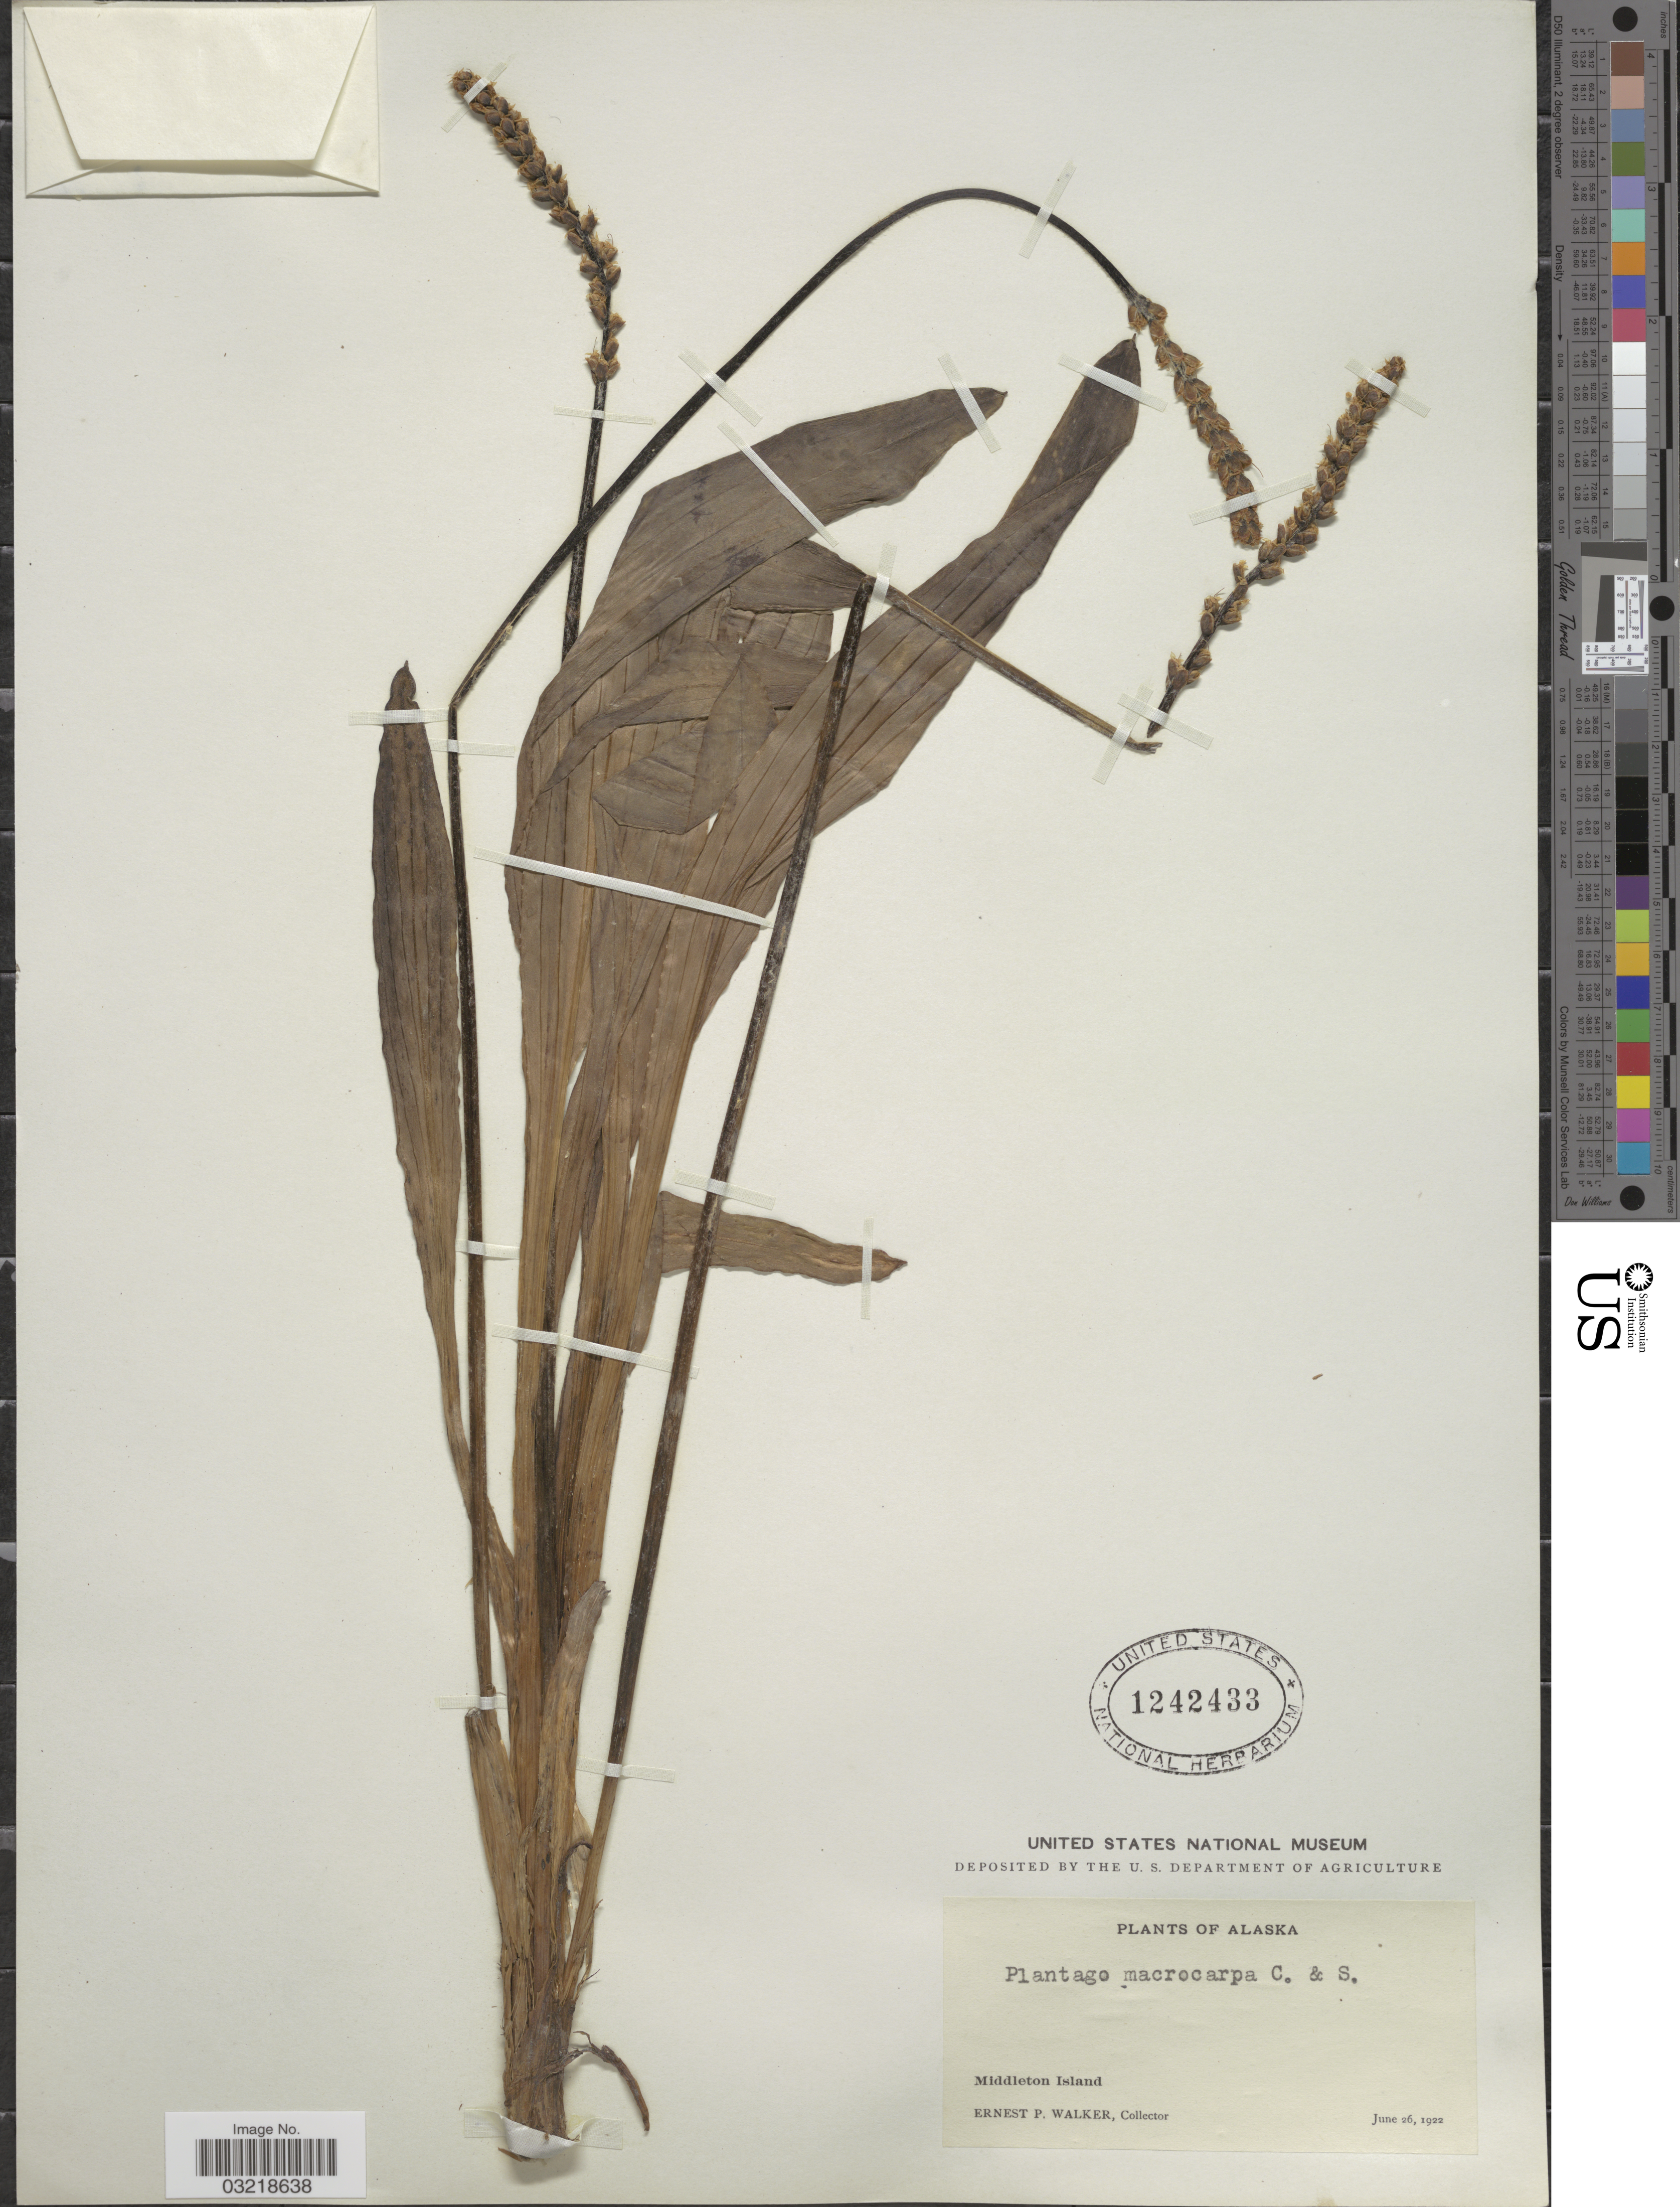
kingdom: Plantae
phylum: Tracheophyta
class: Magnoliopsida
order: Lamiales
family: Plantaginaceae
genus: Plantago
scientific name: Plantago macrocarpa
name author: Cham. & Schltdl.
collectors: E. P. Walker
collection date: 1922-06-26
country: United States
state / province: Alaska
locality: Middleton Island.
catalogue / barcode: US 1242433